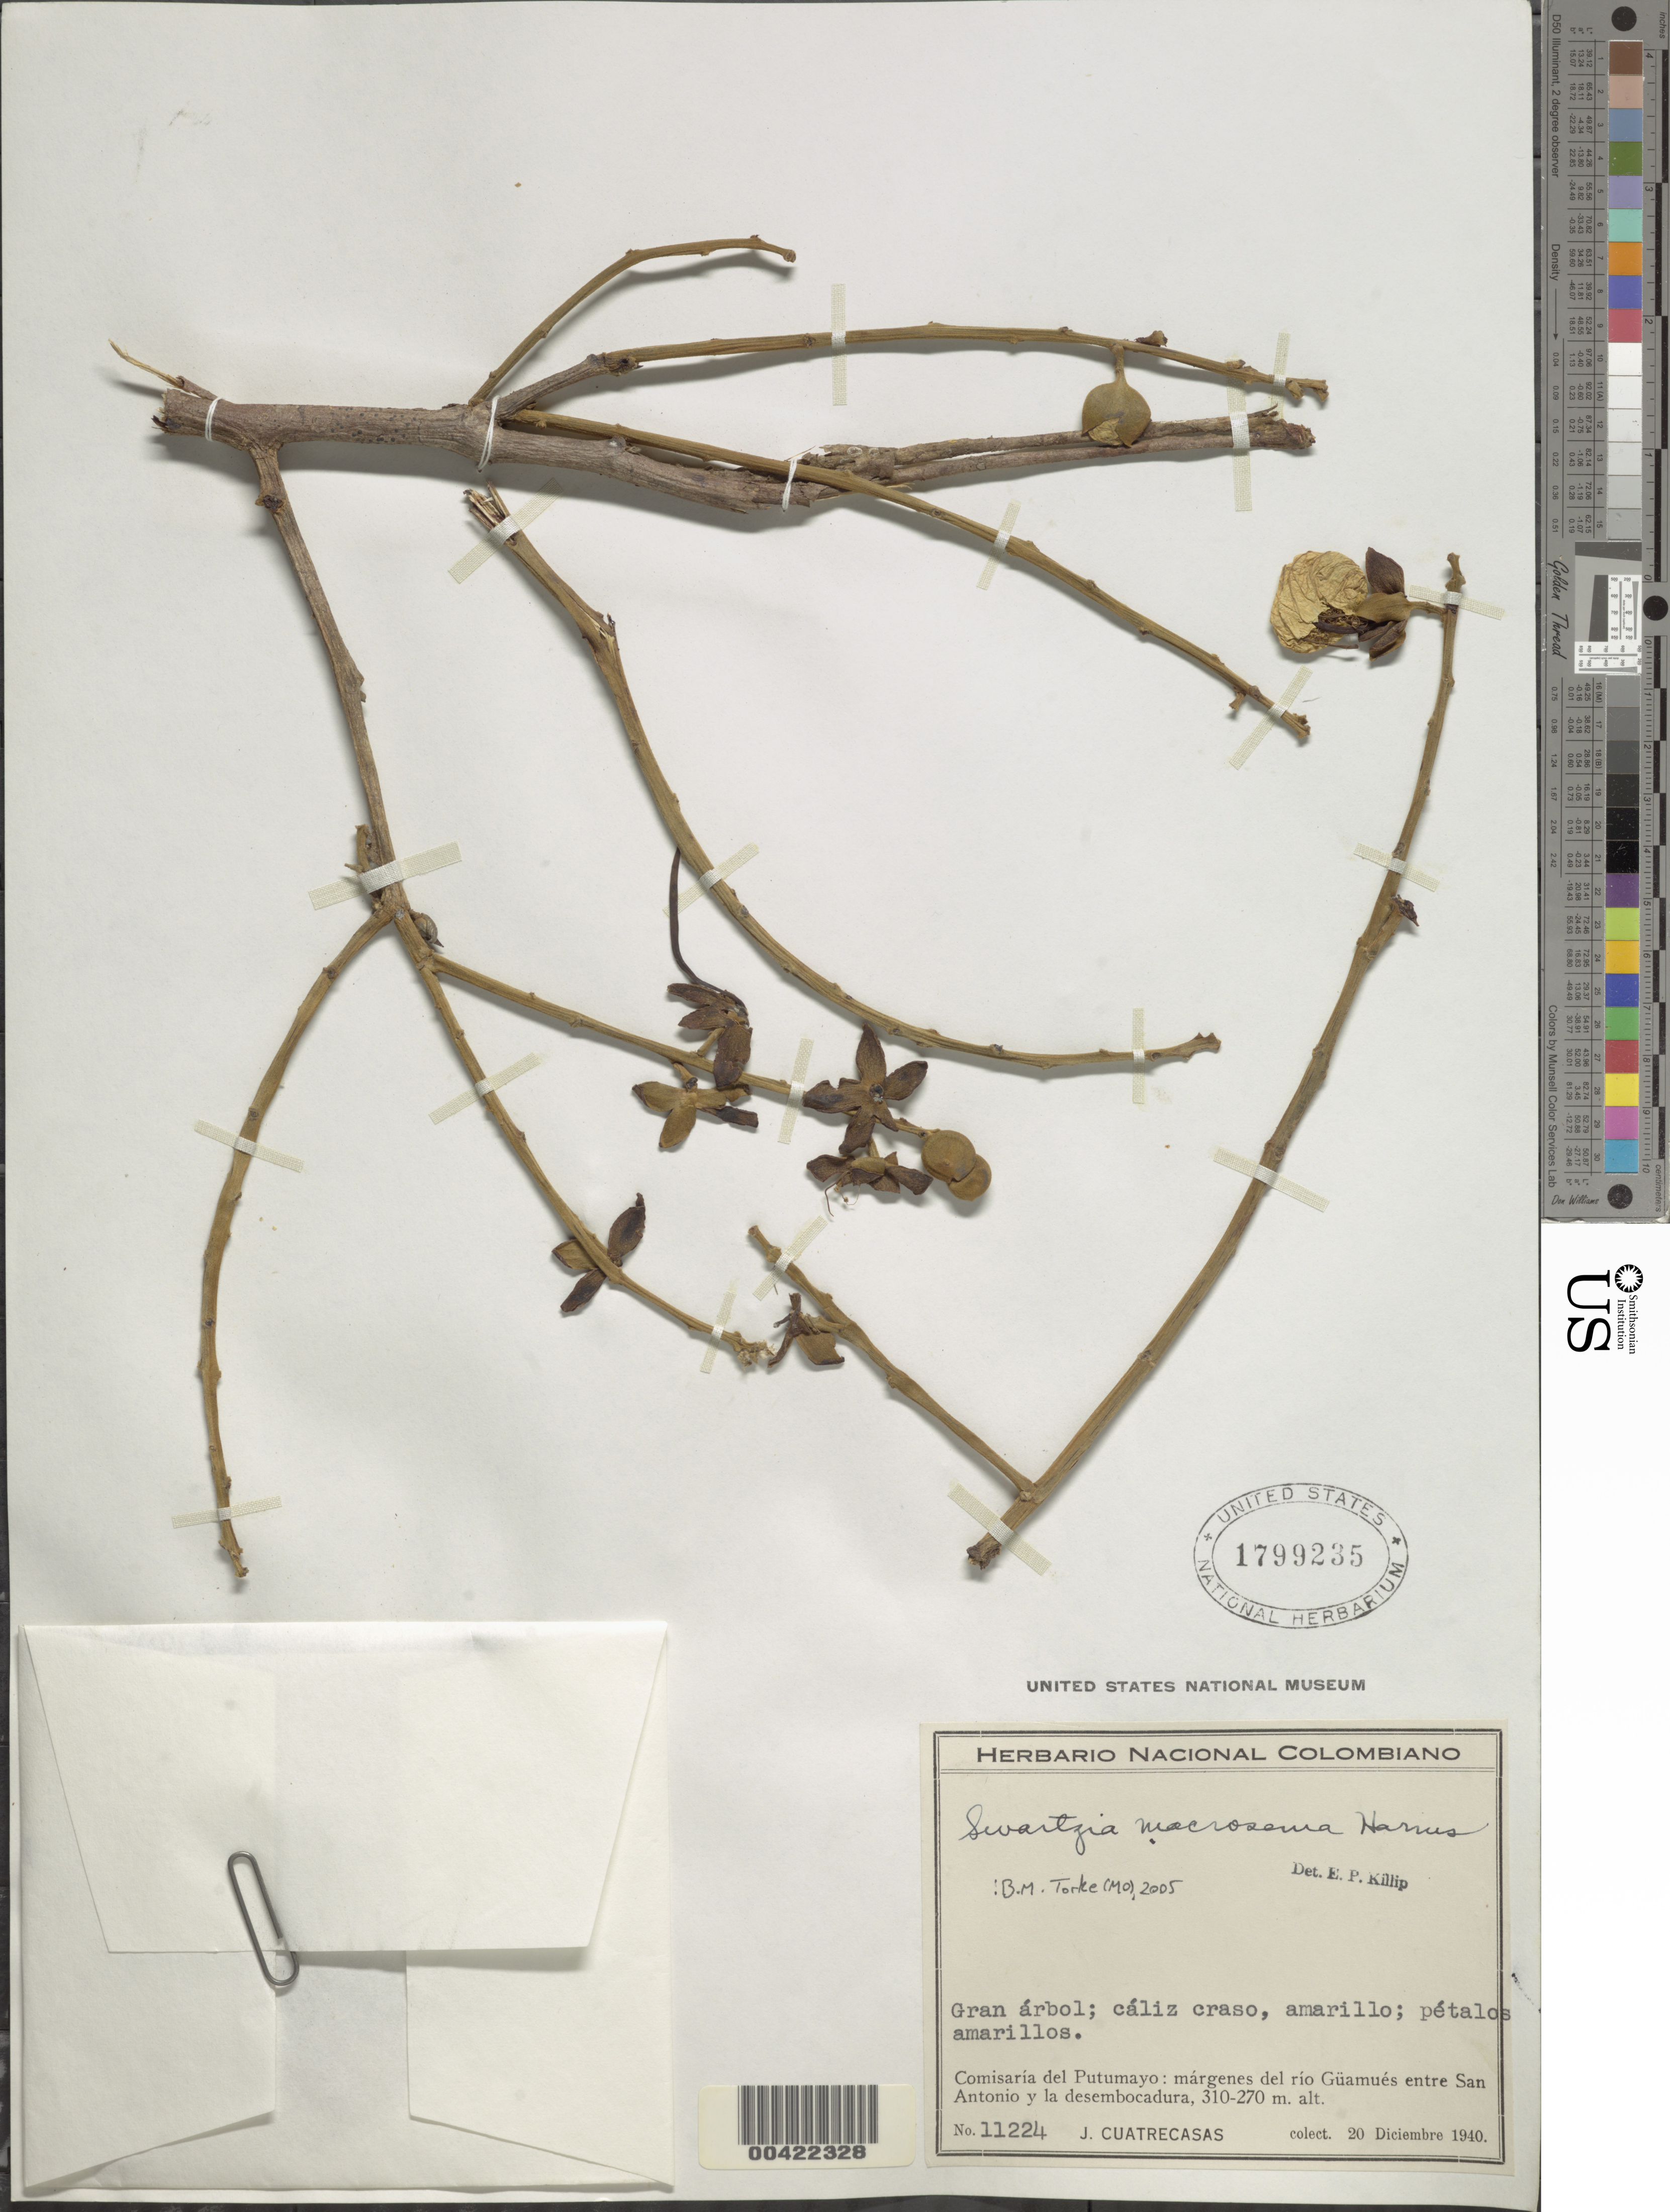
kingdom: Plantae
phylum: Tracheophyta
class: Magnoliopsida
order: Fabales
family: Fabaceae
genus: Swartzia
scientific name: Swartzia macrosema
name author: Harms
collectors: J. Cuatrecasas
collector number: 11224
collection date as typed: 20 Dec 1940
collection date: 1940-12-20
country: Colombia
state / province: Putumayo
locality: San Antonia y la des Embocadura, entre; Rio Guamues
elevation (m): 270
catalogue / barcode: US 1799235